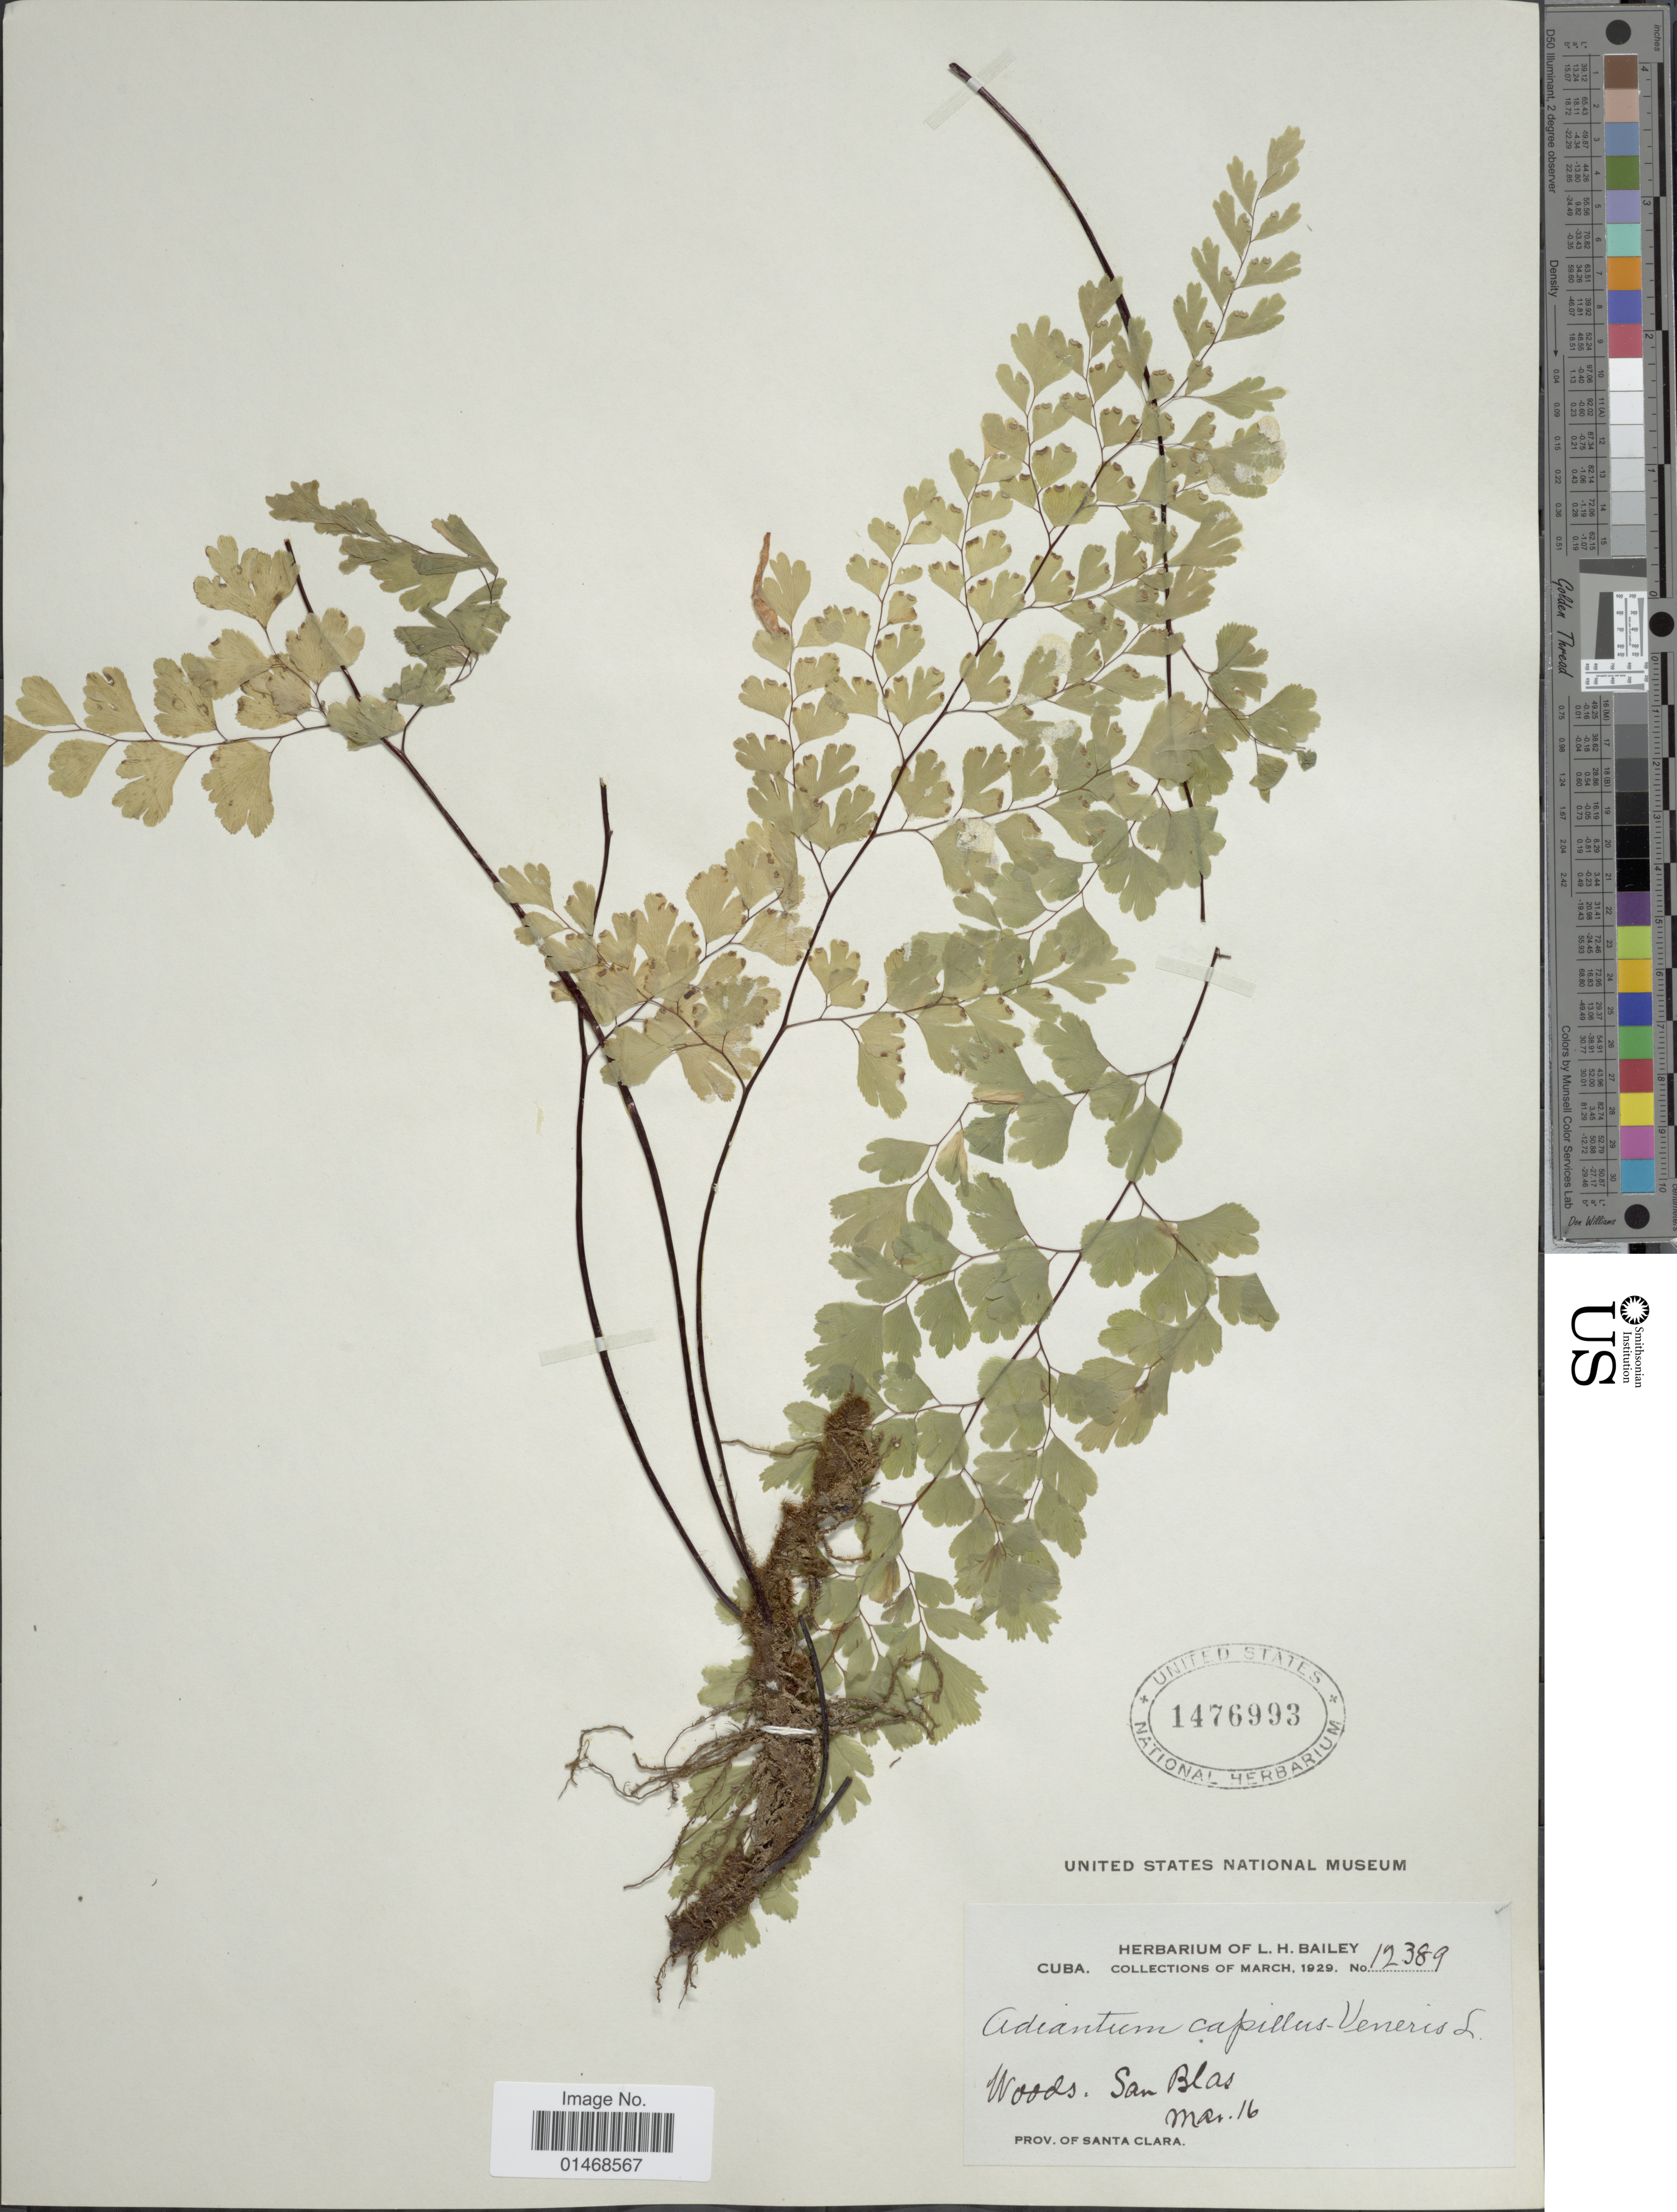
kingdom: Plantae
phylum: Tracheophyta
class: Polypodiopsida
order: Polypodiales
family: Pteridaceae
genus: Adiantum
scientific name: Adiantum capillus-veneris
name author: L.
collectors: ex Herb. L.H. Bailey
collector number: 12389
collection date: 1929-03-16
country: Cuba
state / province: Las Villas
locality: San Blas, Prov. of Santa Clara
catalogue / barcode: US 1476993